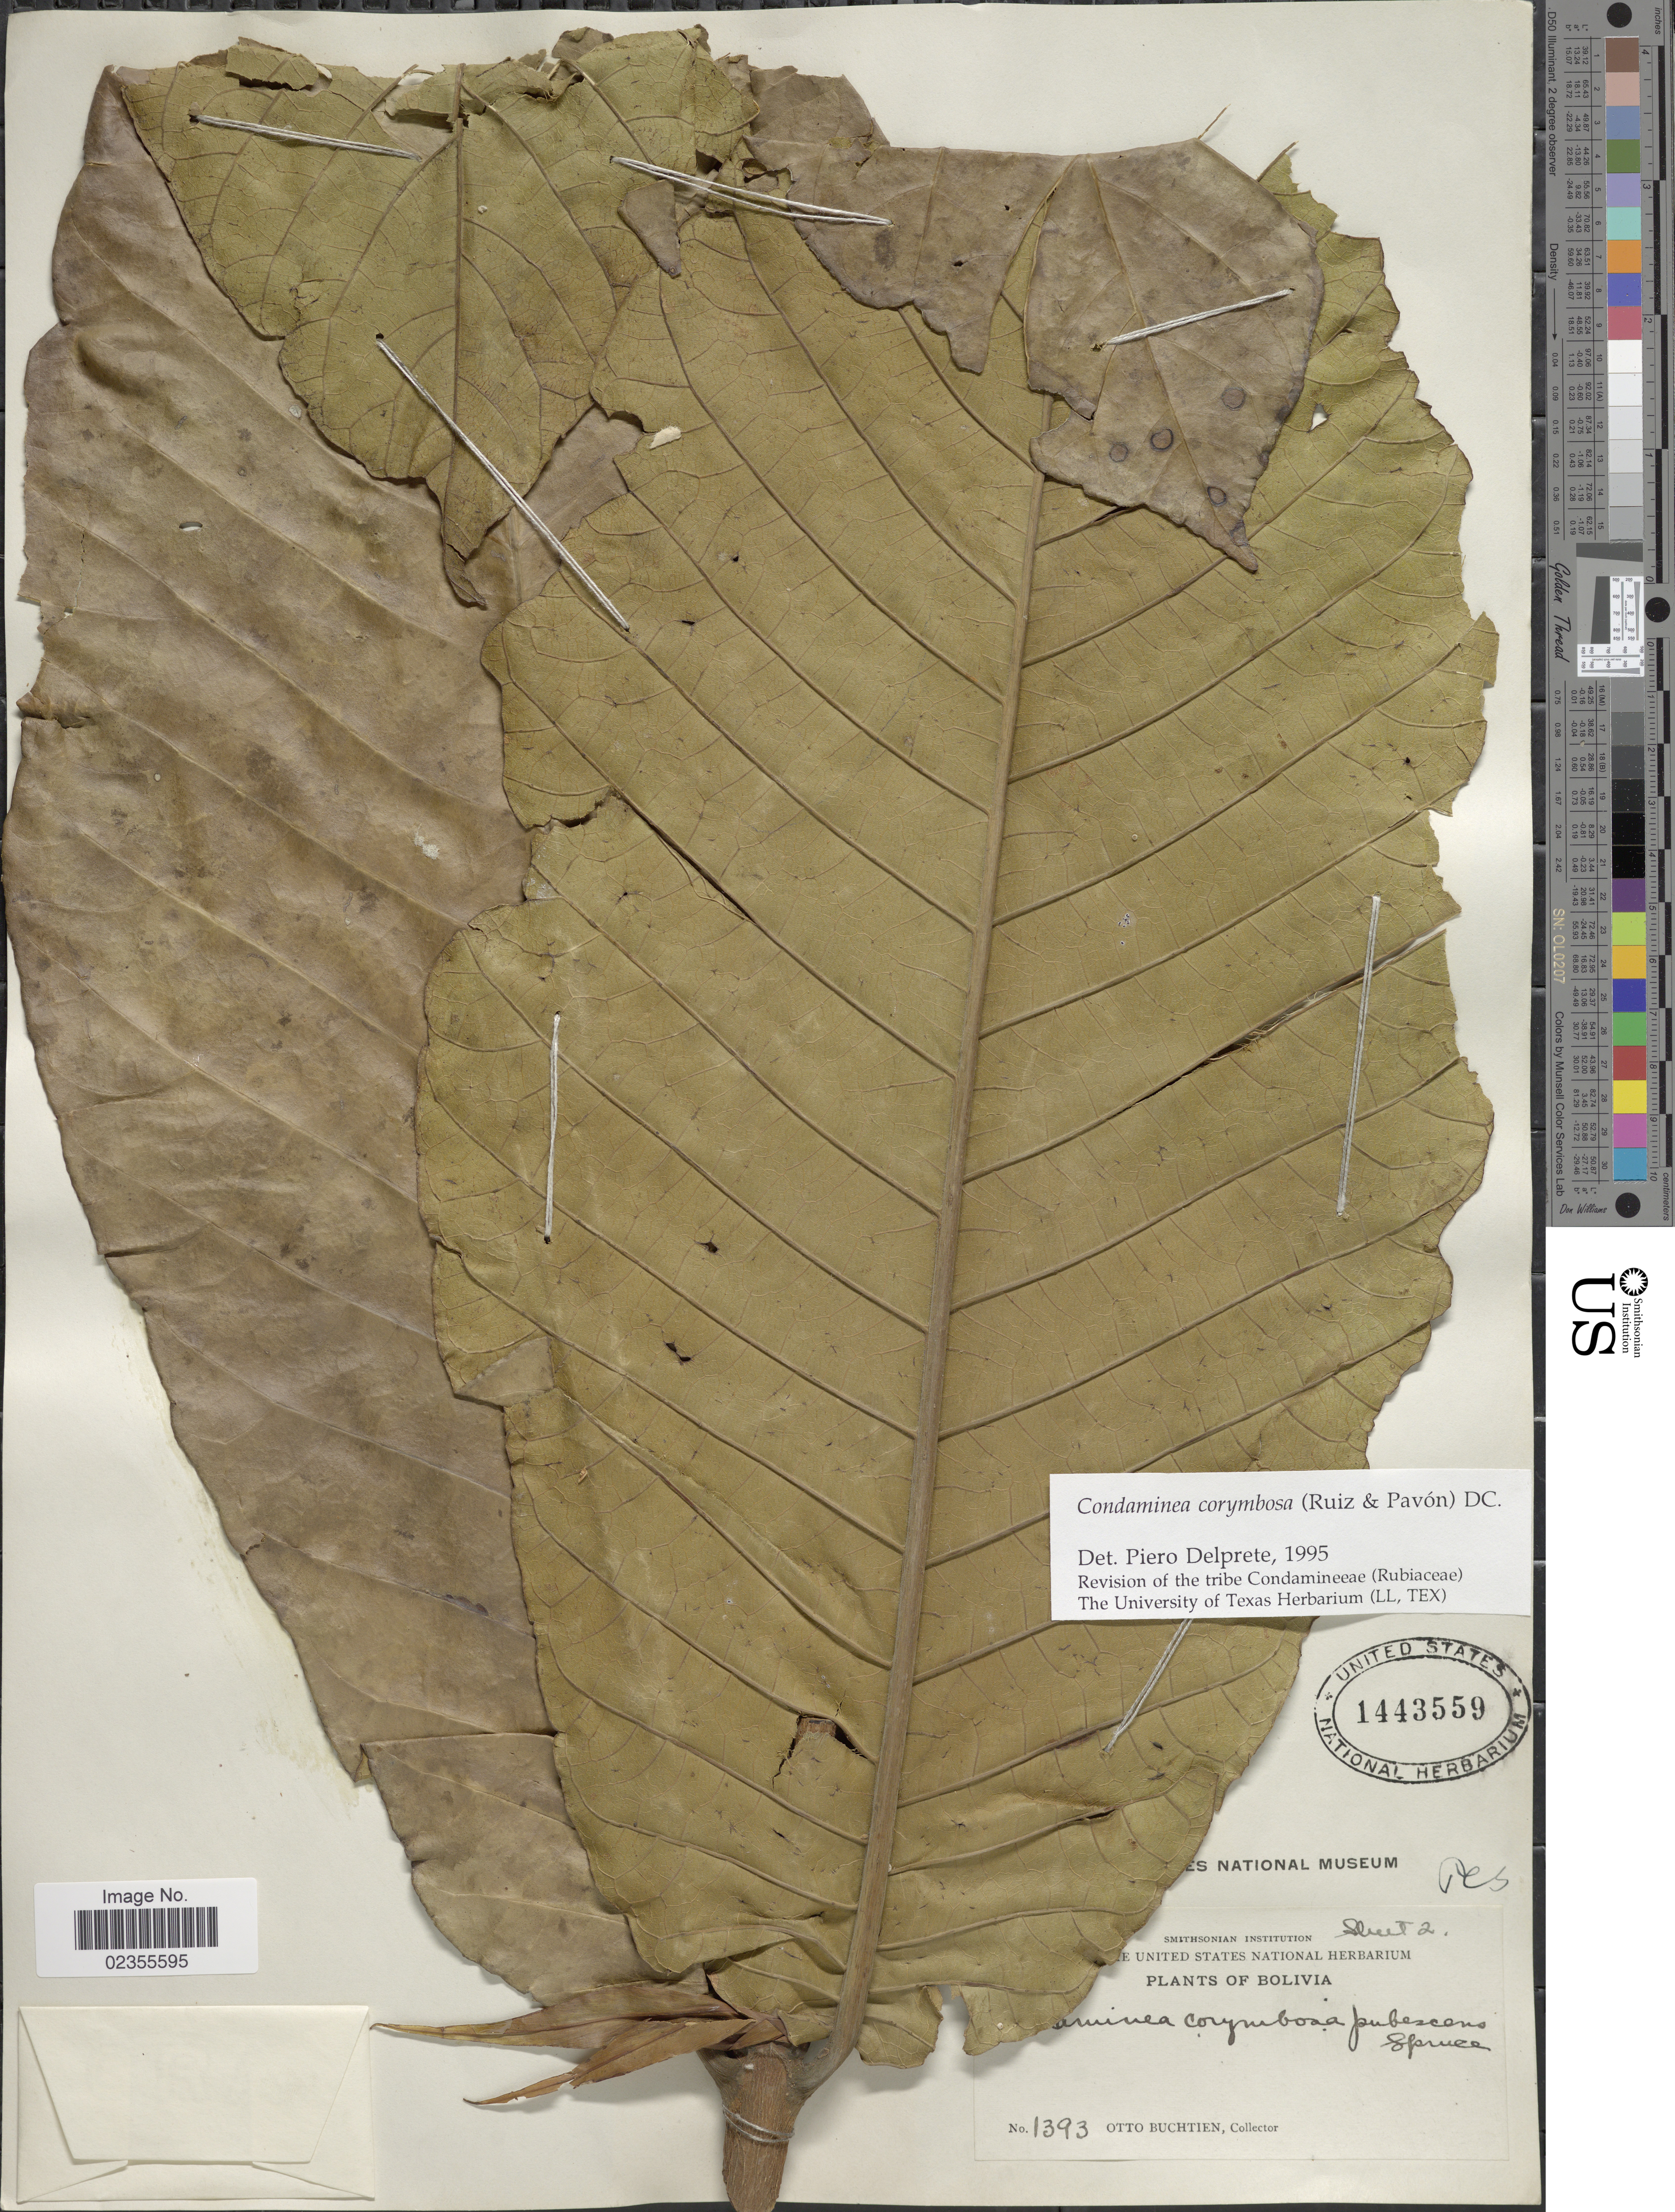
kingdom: Plantae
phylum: Tracheophyta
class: Magnoliopsida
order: Gentianales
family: Rubiaceae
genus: Condaminea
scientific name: Condaminea corymbosa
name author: (Ruiz & Pav.) DC.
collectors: O. Buchtien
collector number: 1393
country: Bolivia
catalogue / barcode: US 1443559